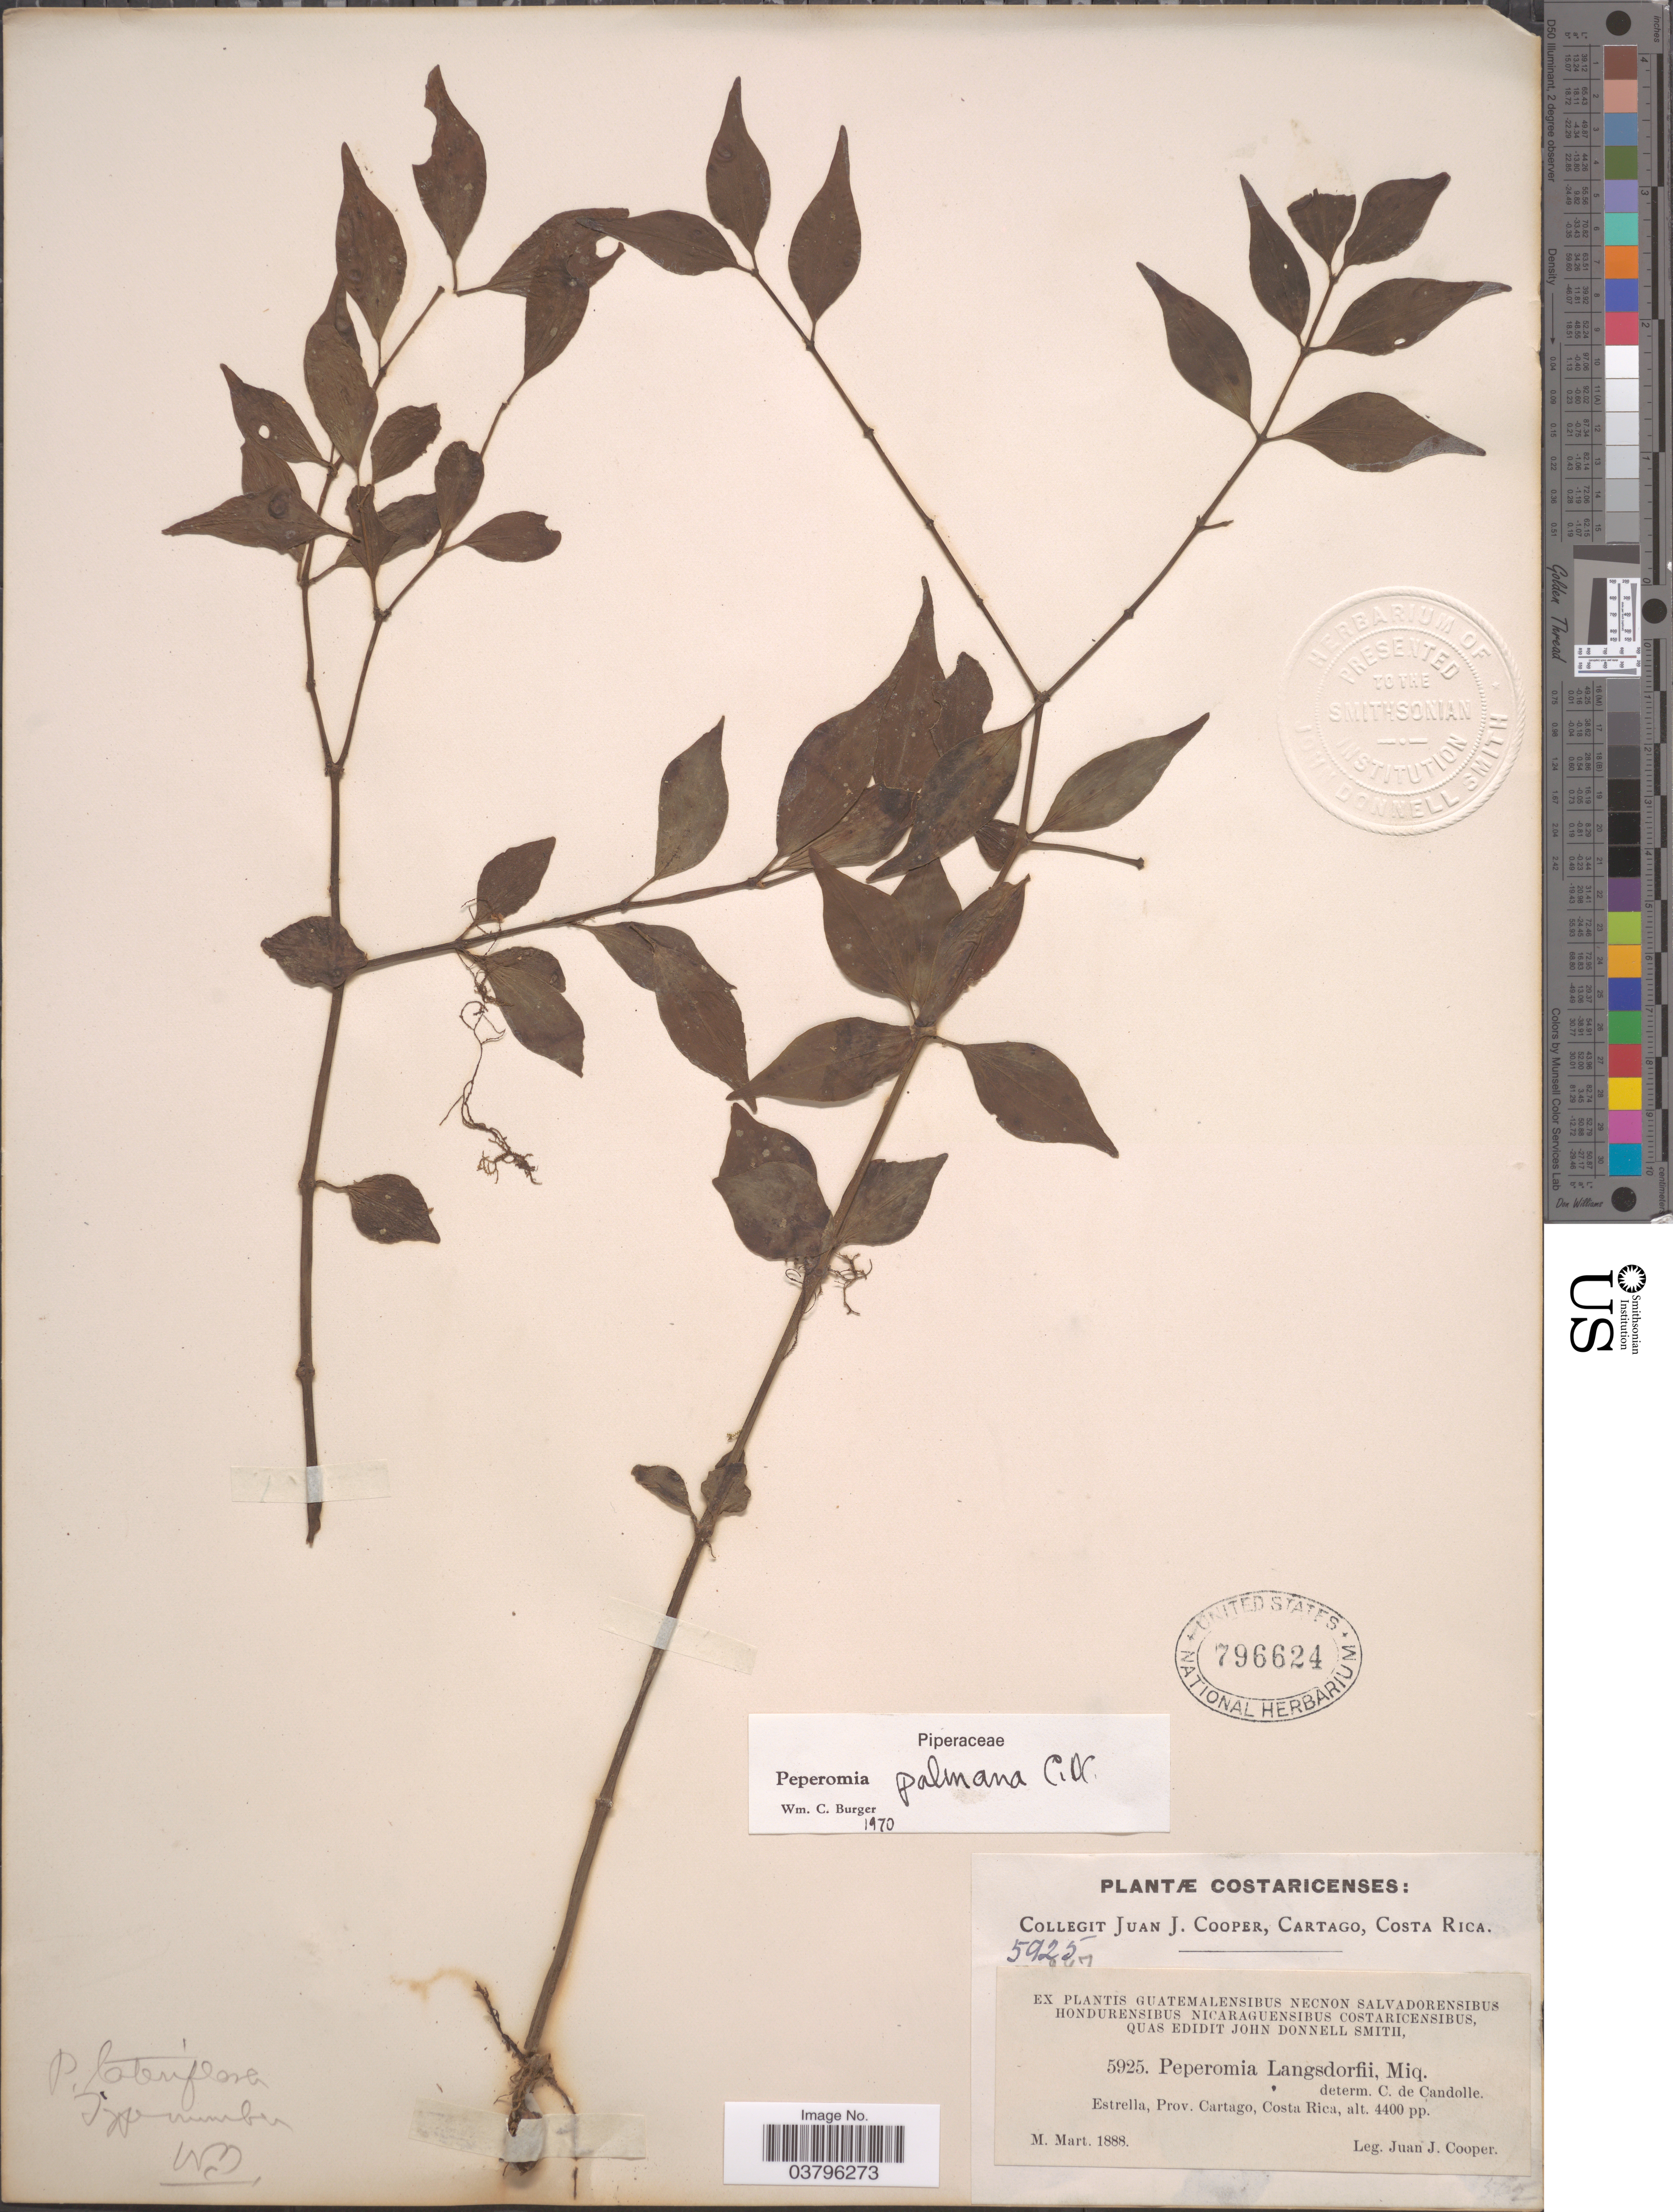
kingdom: Plantae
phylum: Tracheophyta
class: Magnoliopsida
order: Piperales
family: Piperaceae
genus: Peperomia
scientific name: Peperomia palmana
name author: C. DC.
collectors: J. J. Cooper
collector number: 5925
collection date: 1888-03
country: Costa Rica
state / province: Cartago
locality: Estrella.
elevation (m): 1341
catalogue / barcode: US 796624